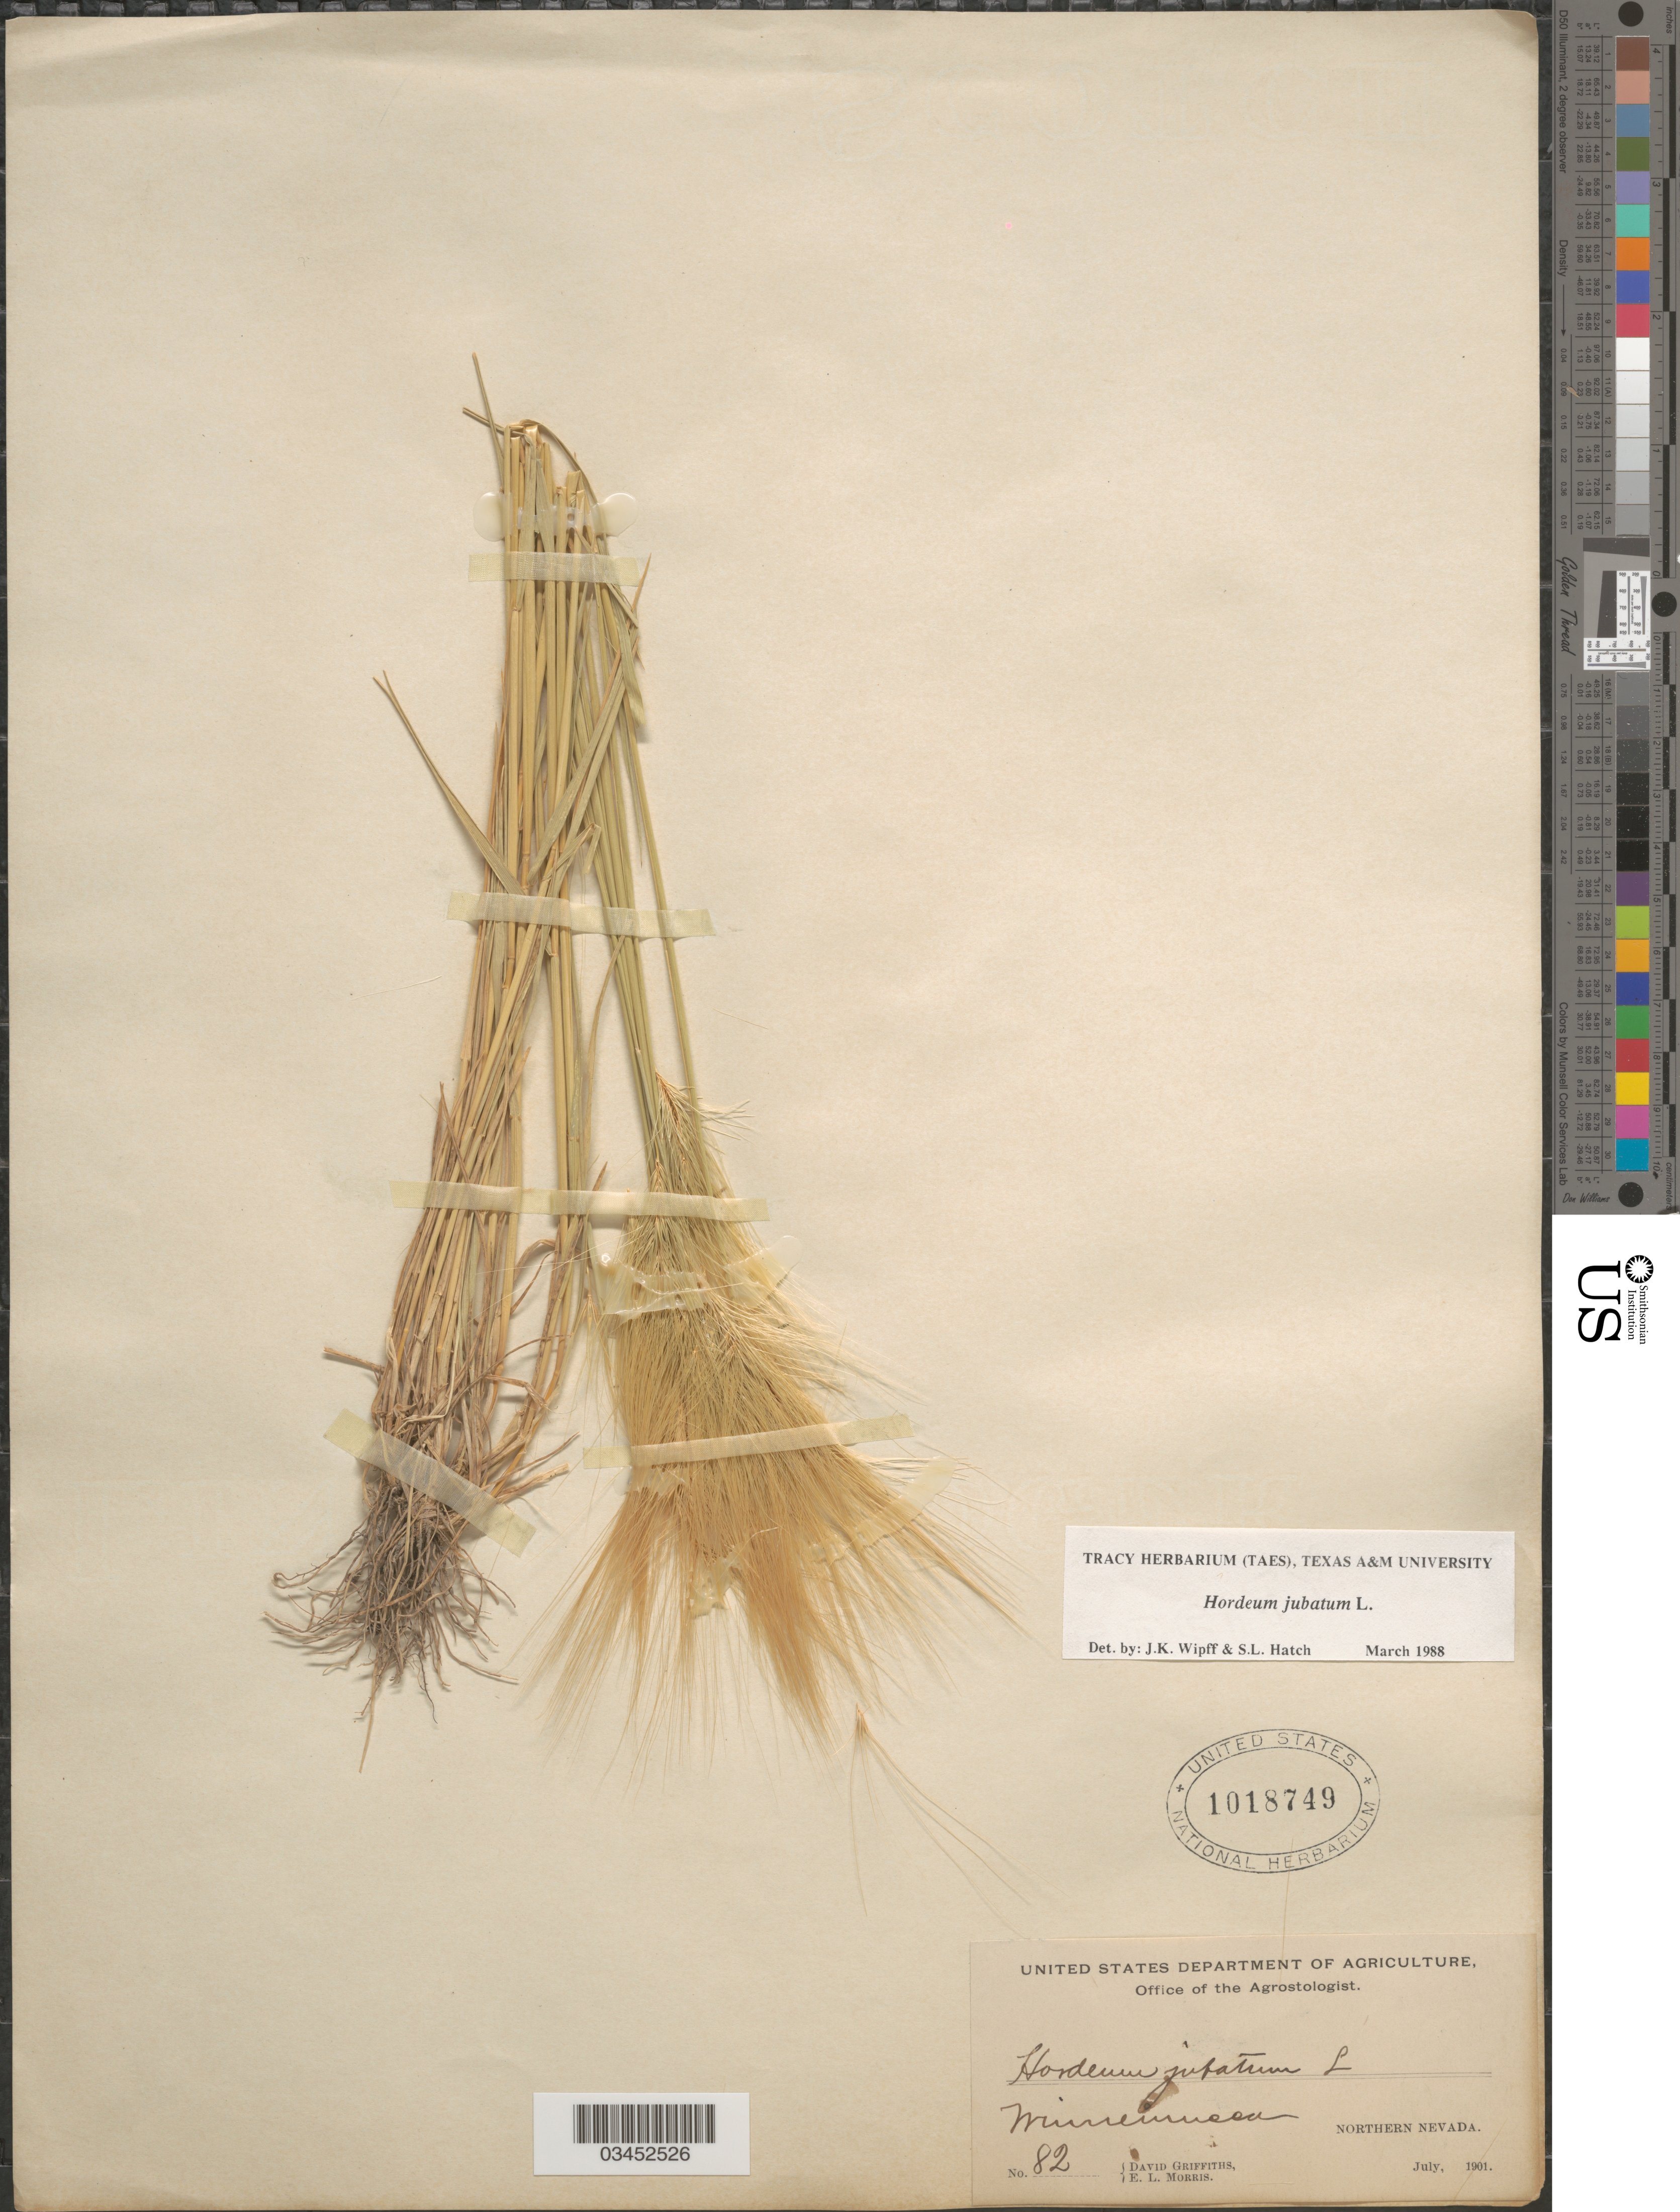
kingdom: Plantae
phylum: Tracheophyta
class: Liliopsida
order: Poales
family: Poaceae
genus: Hordeum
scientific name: Hordeum jubatum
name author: L.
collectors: D. Griffiths & E. Morris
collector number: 82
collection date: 1901-07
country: United States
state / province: Nevada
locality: Winnemucca Northern Nevada.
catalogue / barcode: US 1018749